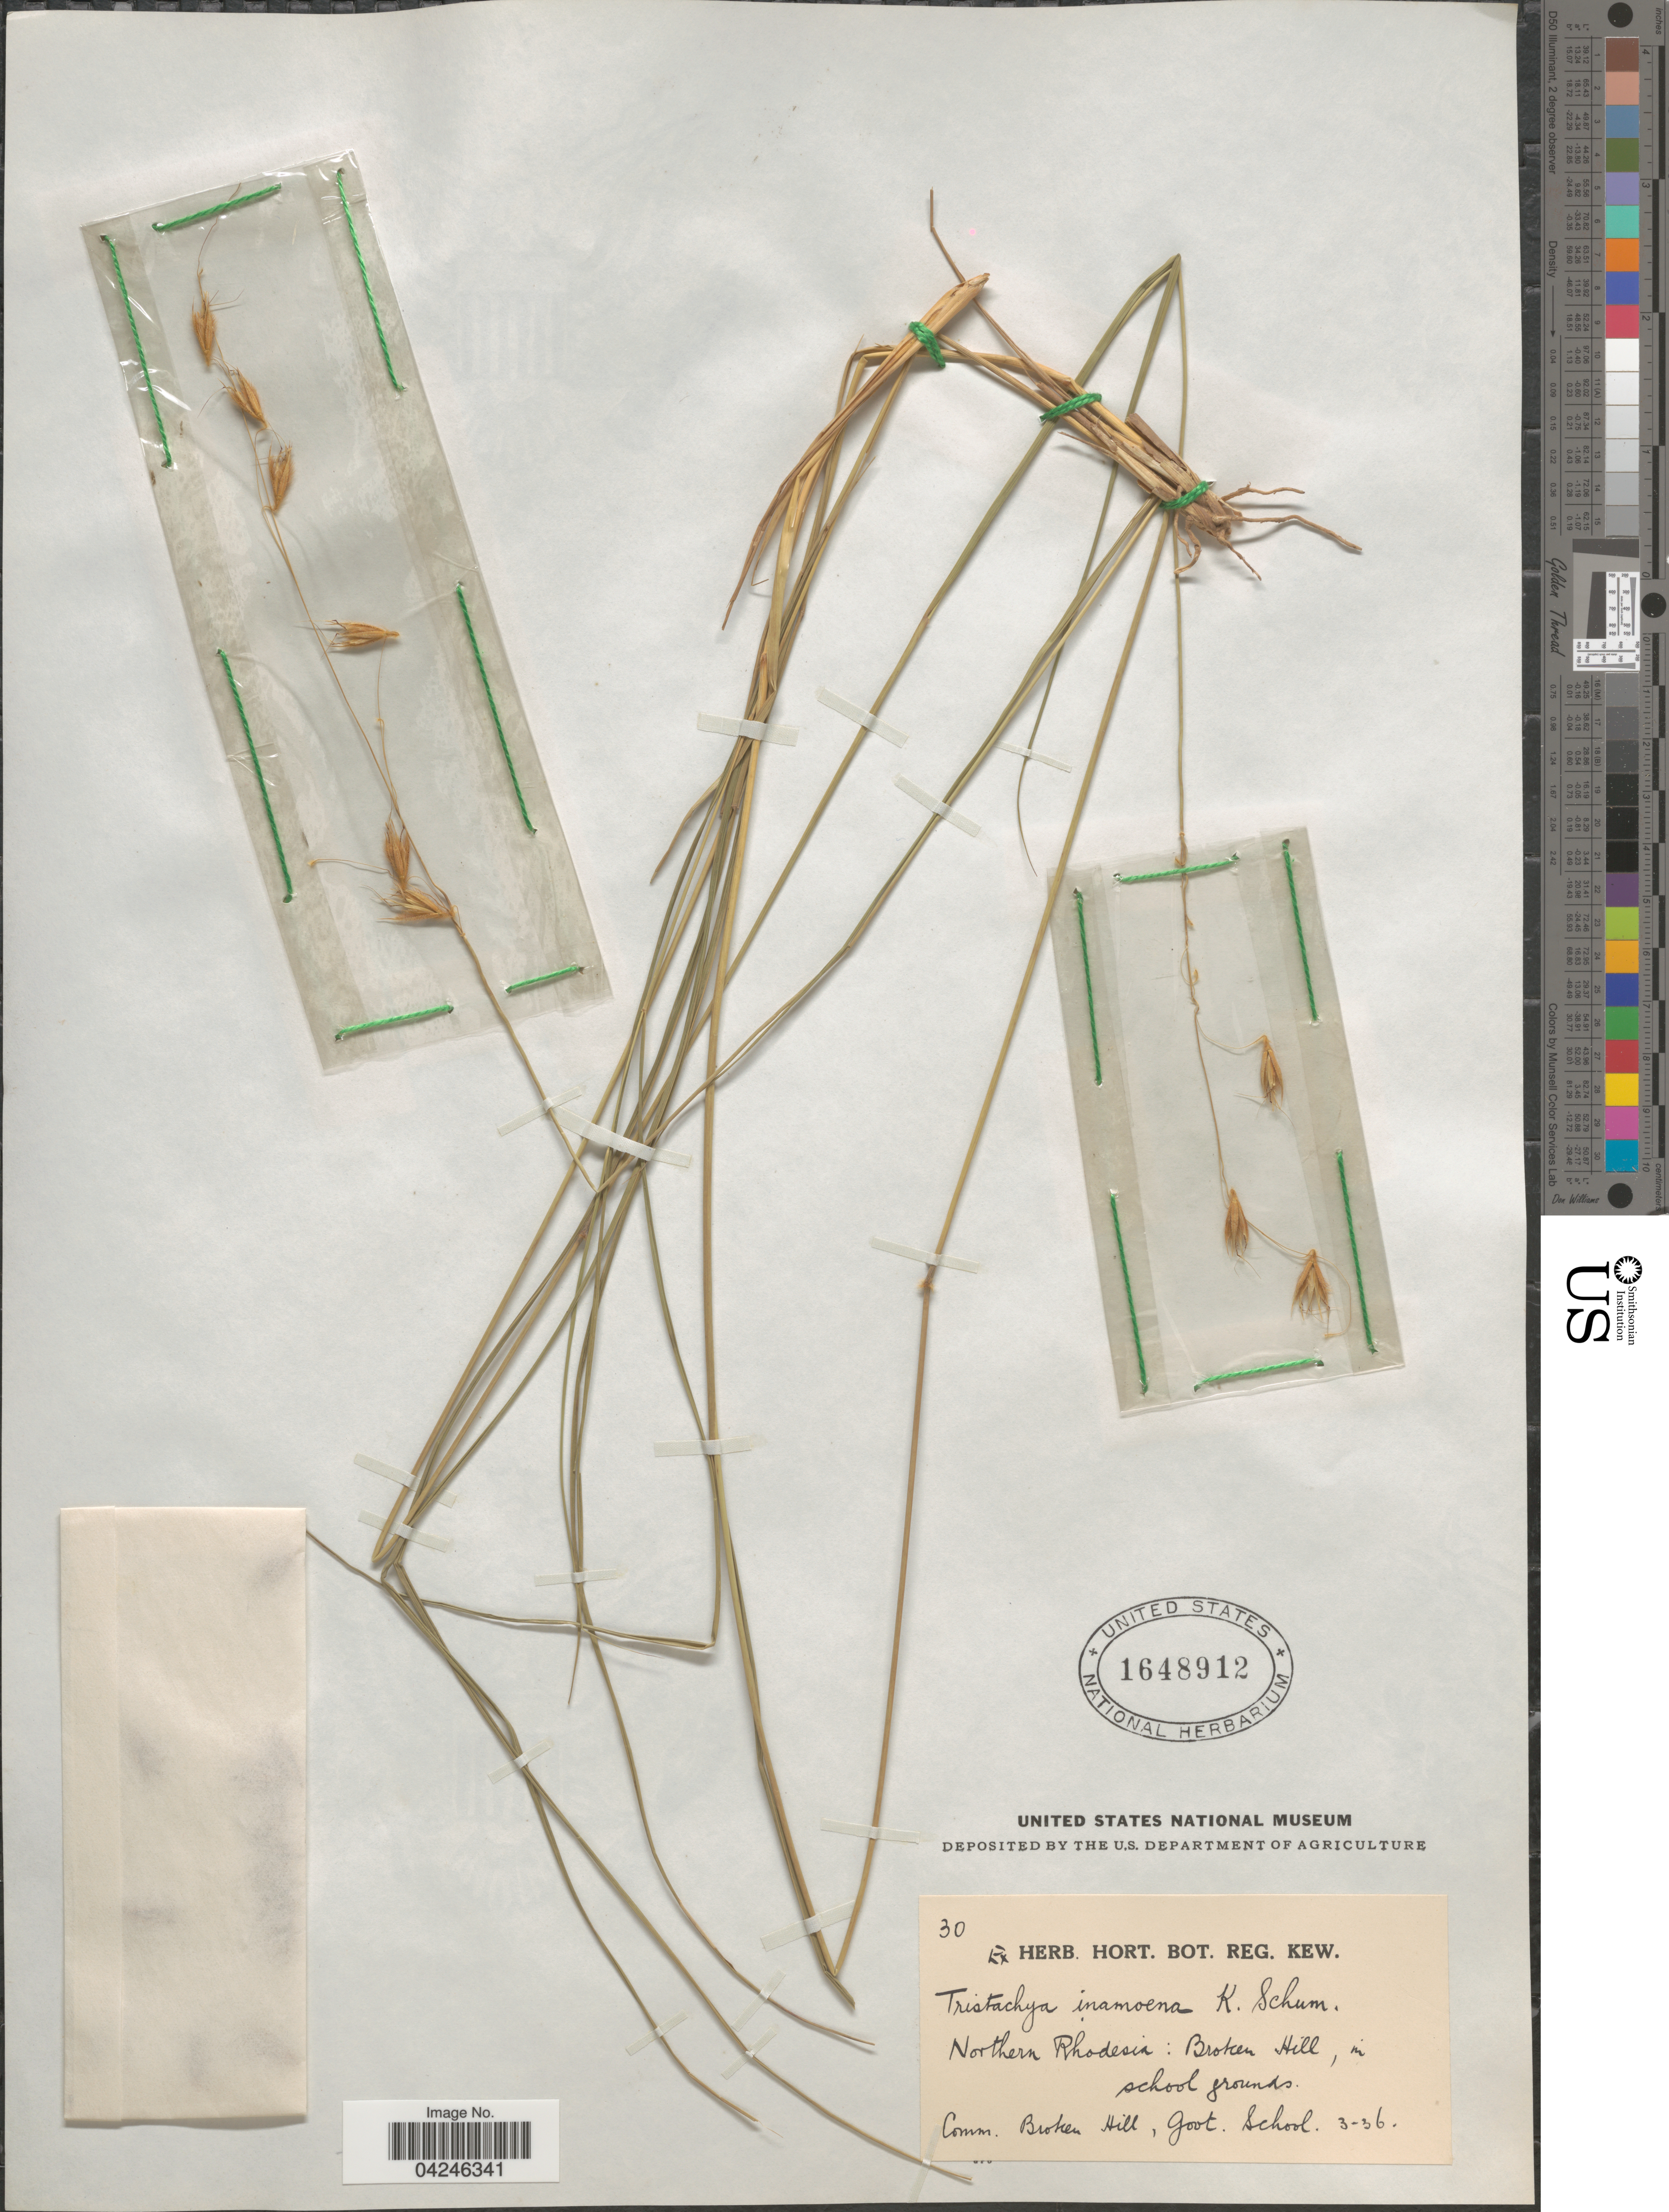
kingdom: Plantae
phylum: Tracheophyta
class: Liliopsida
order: Poales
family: Poaceae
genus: Zonotriche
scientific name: Zonotriche inamoena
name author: (K. Schum.) Clayton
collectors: ex herb. Hort. Reg. Kew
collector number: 30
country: Zimbabwe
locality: Northern Rhodesia : Broken Hill, in school grounds.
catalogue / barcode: US 1648912